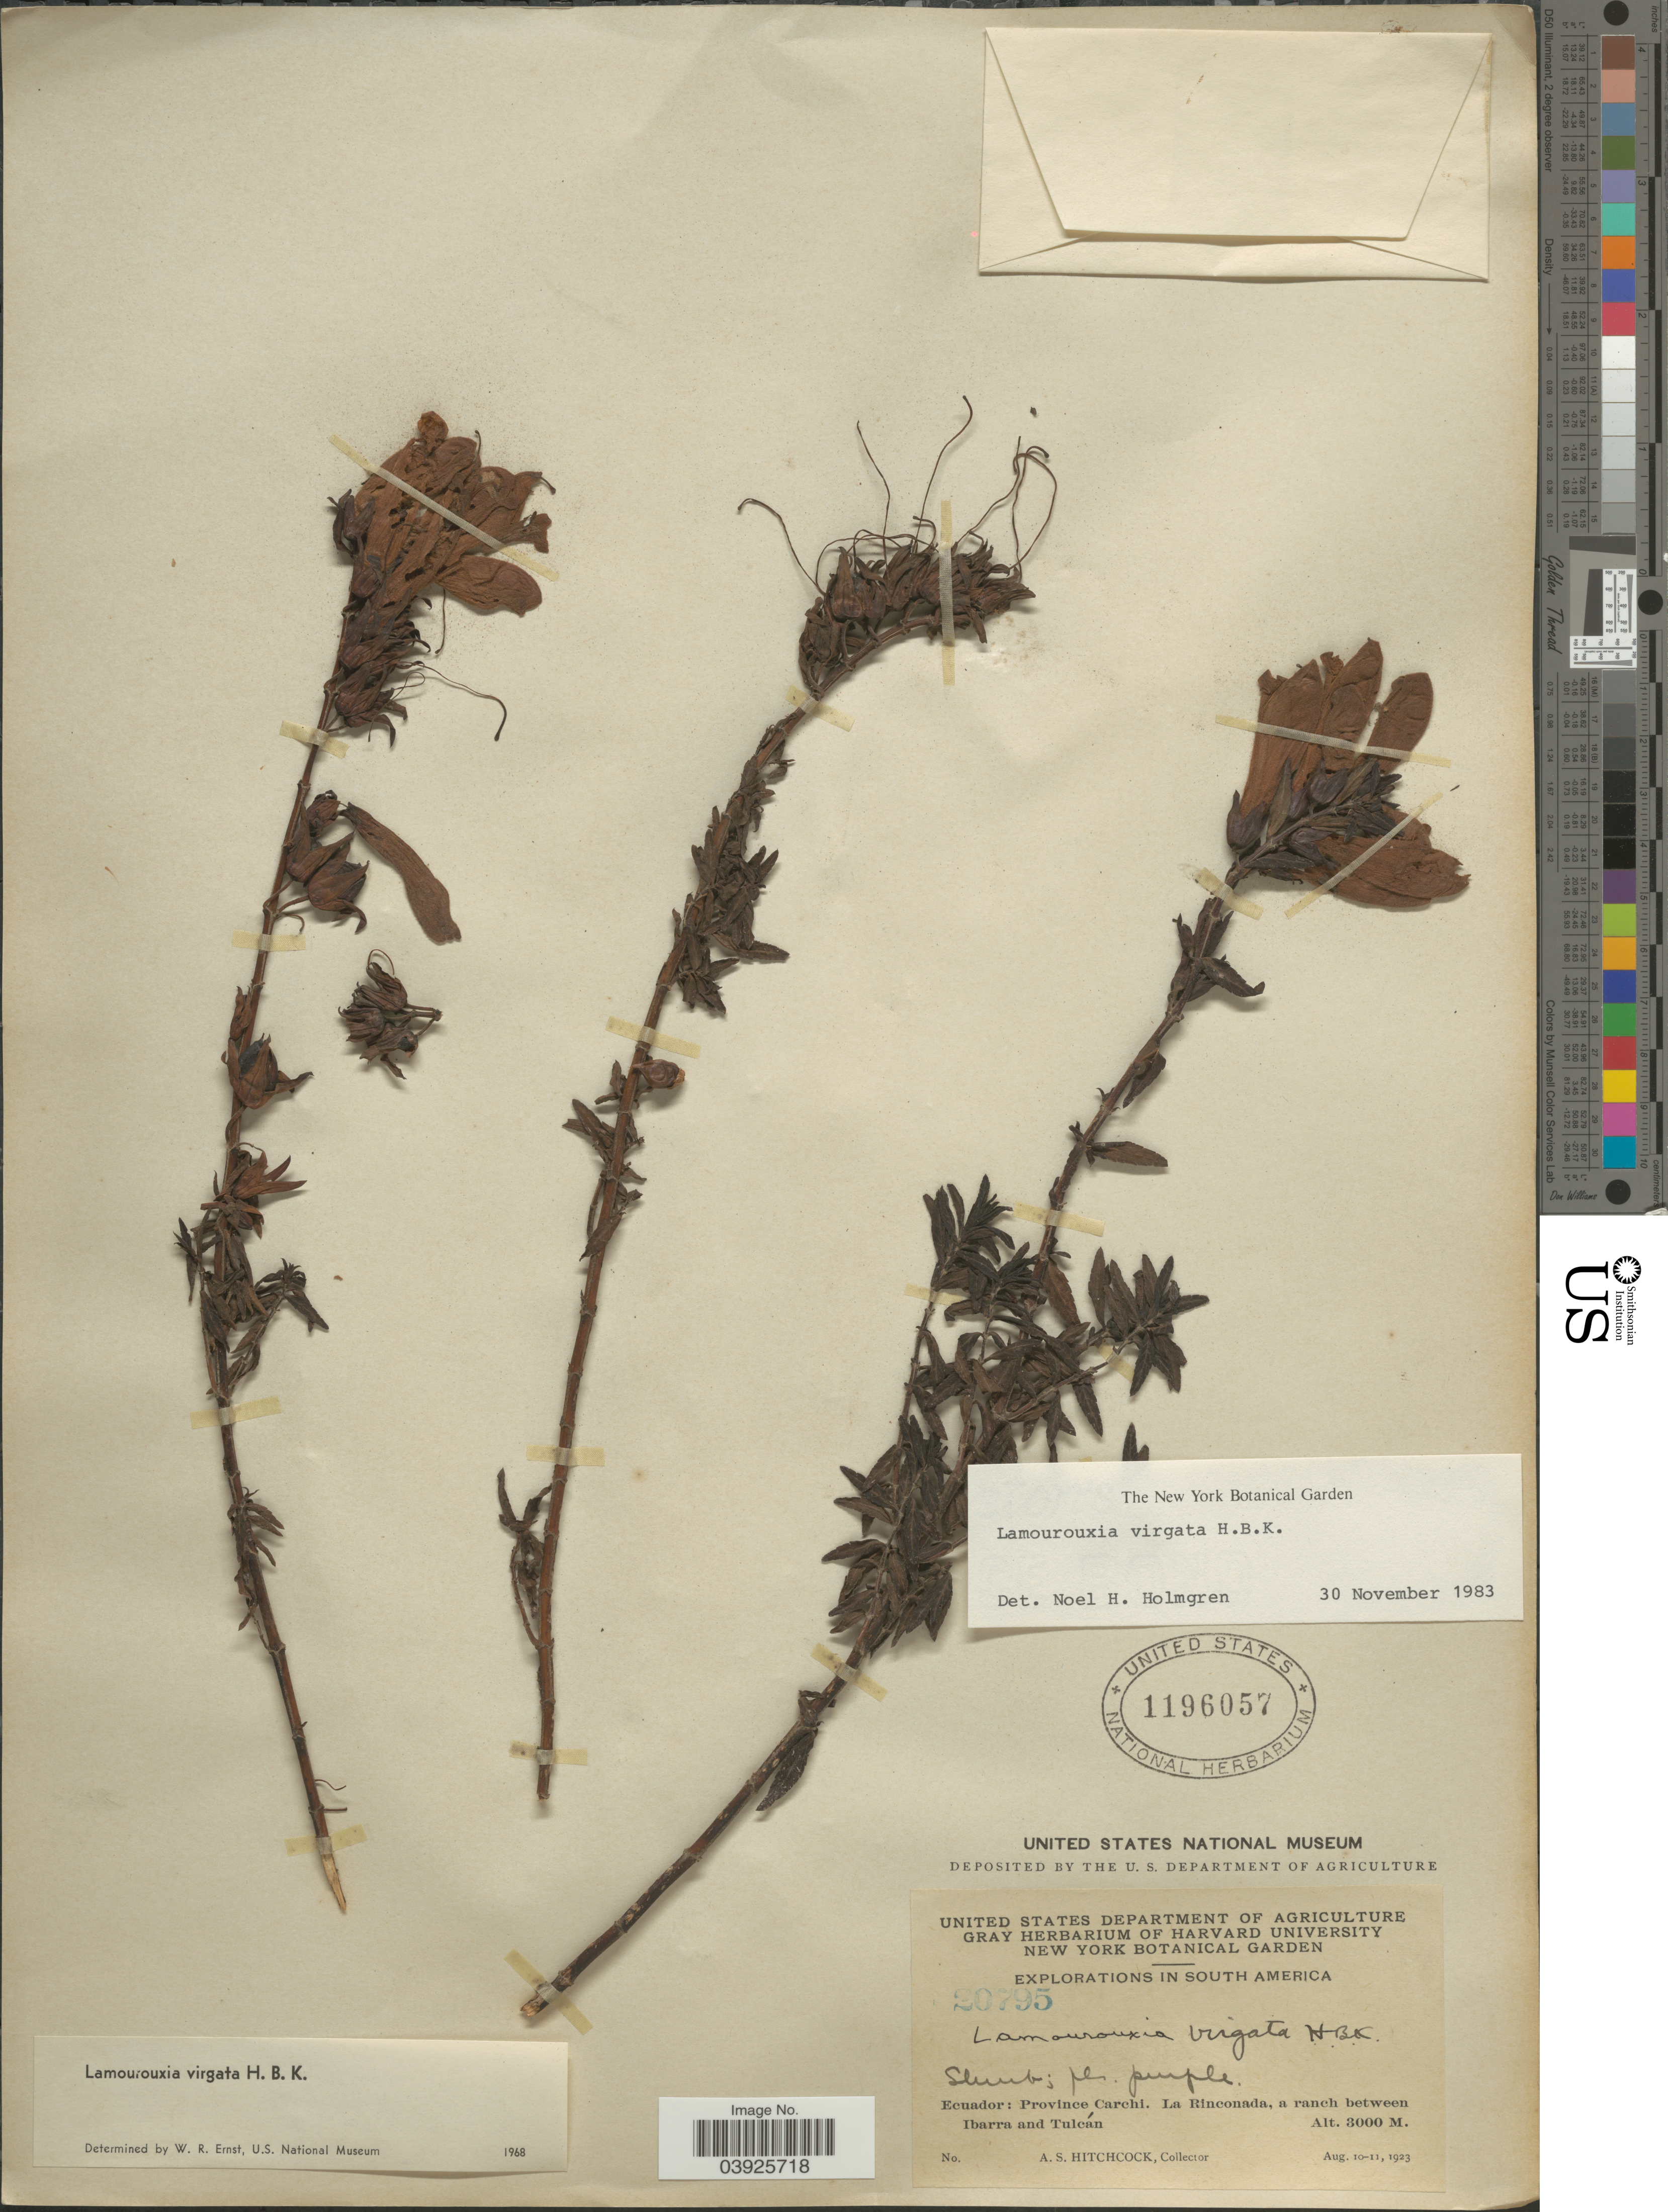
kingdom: Plantae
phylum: Tracheophyta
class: Magnoliopsida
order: Lamiales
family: Orobanchaceae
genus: Lamourouxia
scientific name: Lamourouxia virgata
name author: Kunth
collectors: A. S. Hitchcock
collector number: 20795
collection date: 1923-08-10/1923-08-11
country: Ecuador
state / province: Carchi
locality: La Rinconada, a ranch between Ibarra and Tulcán.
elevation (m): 3000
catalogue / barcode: US 1196057